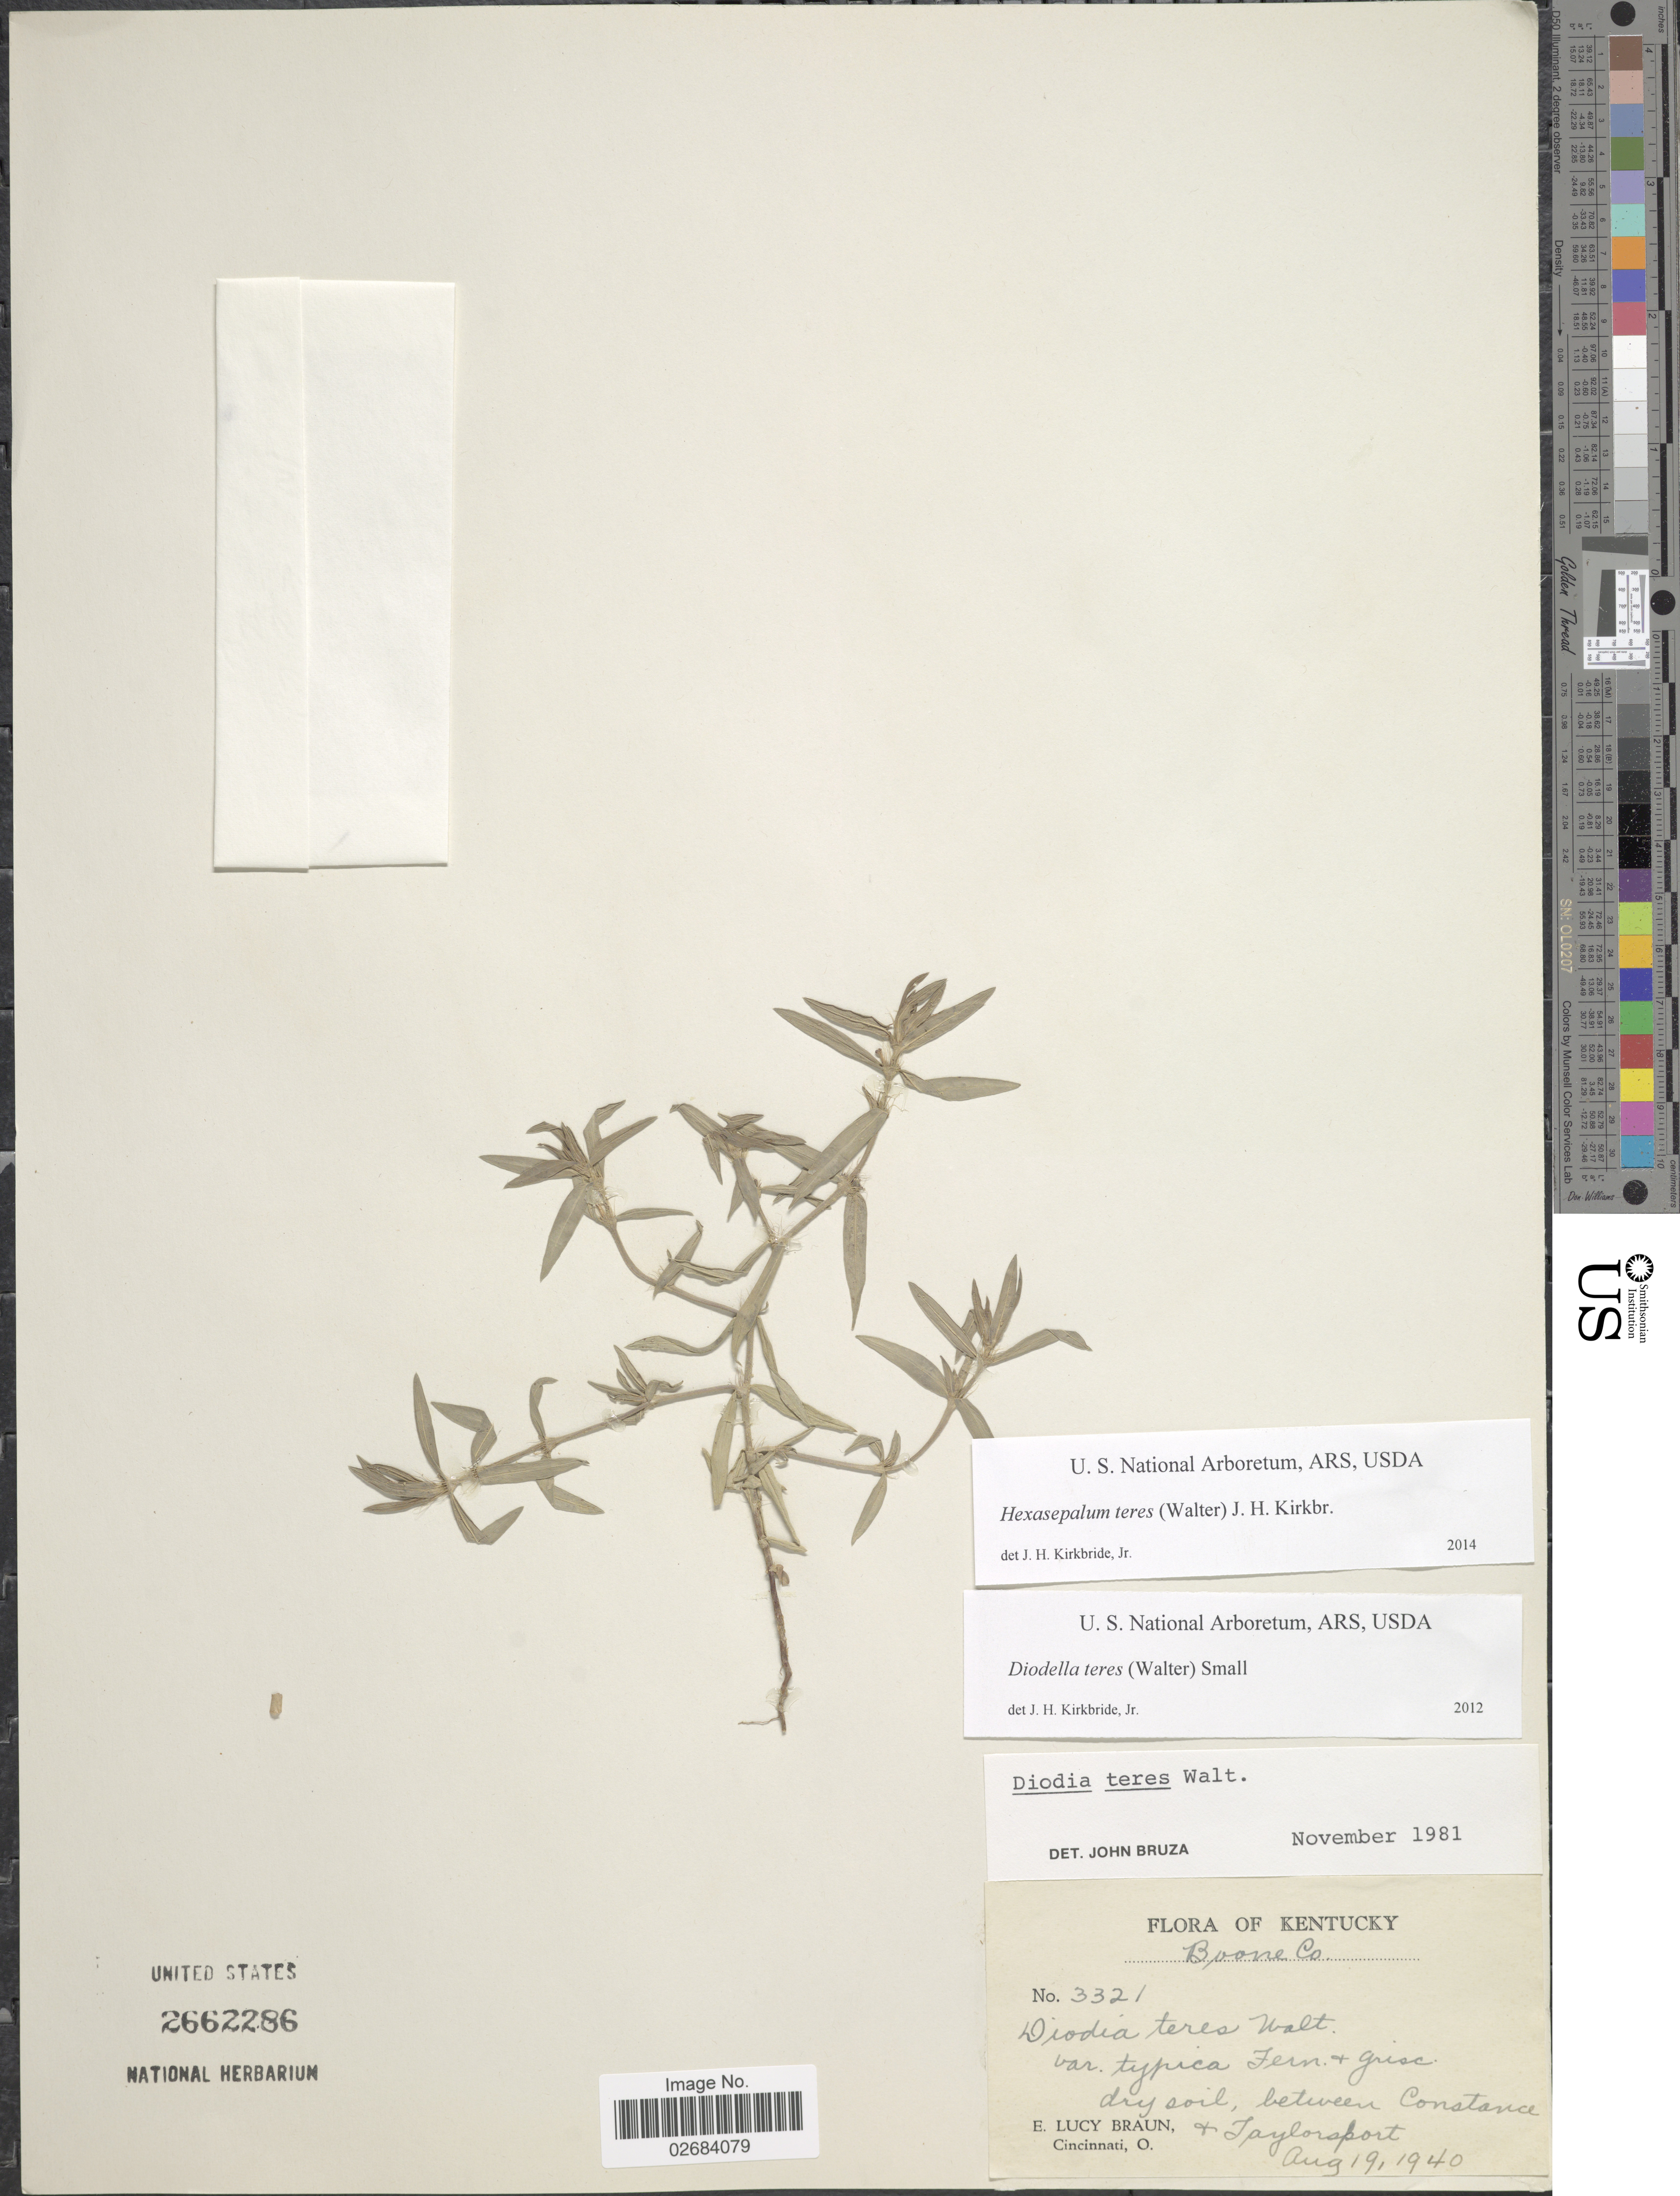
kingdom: Plantae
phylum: Tracheophyta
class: Magnoliopsida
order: Gentianales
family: Rubiaceae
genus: Diodia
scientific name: Diodia teres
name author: Walter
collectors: E. L. Braun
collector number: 3321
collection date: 1940-08-19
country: United States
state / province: Kentucky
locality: Boone Co., between Constance & Taylorsport.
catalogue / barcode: US 2662286